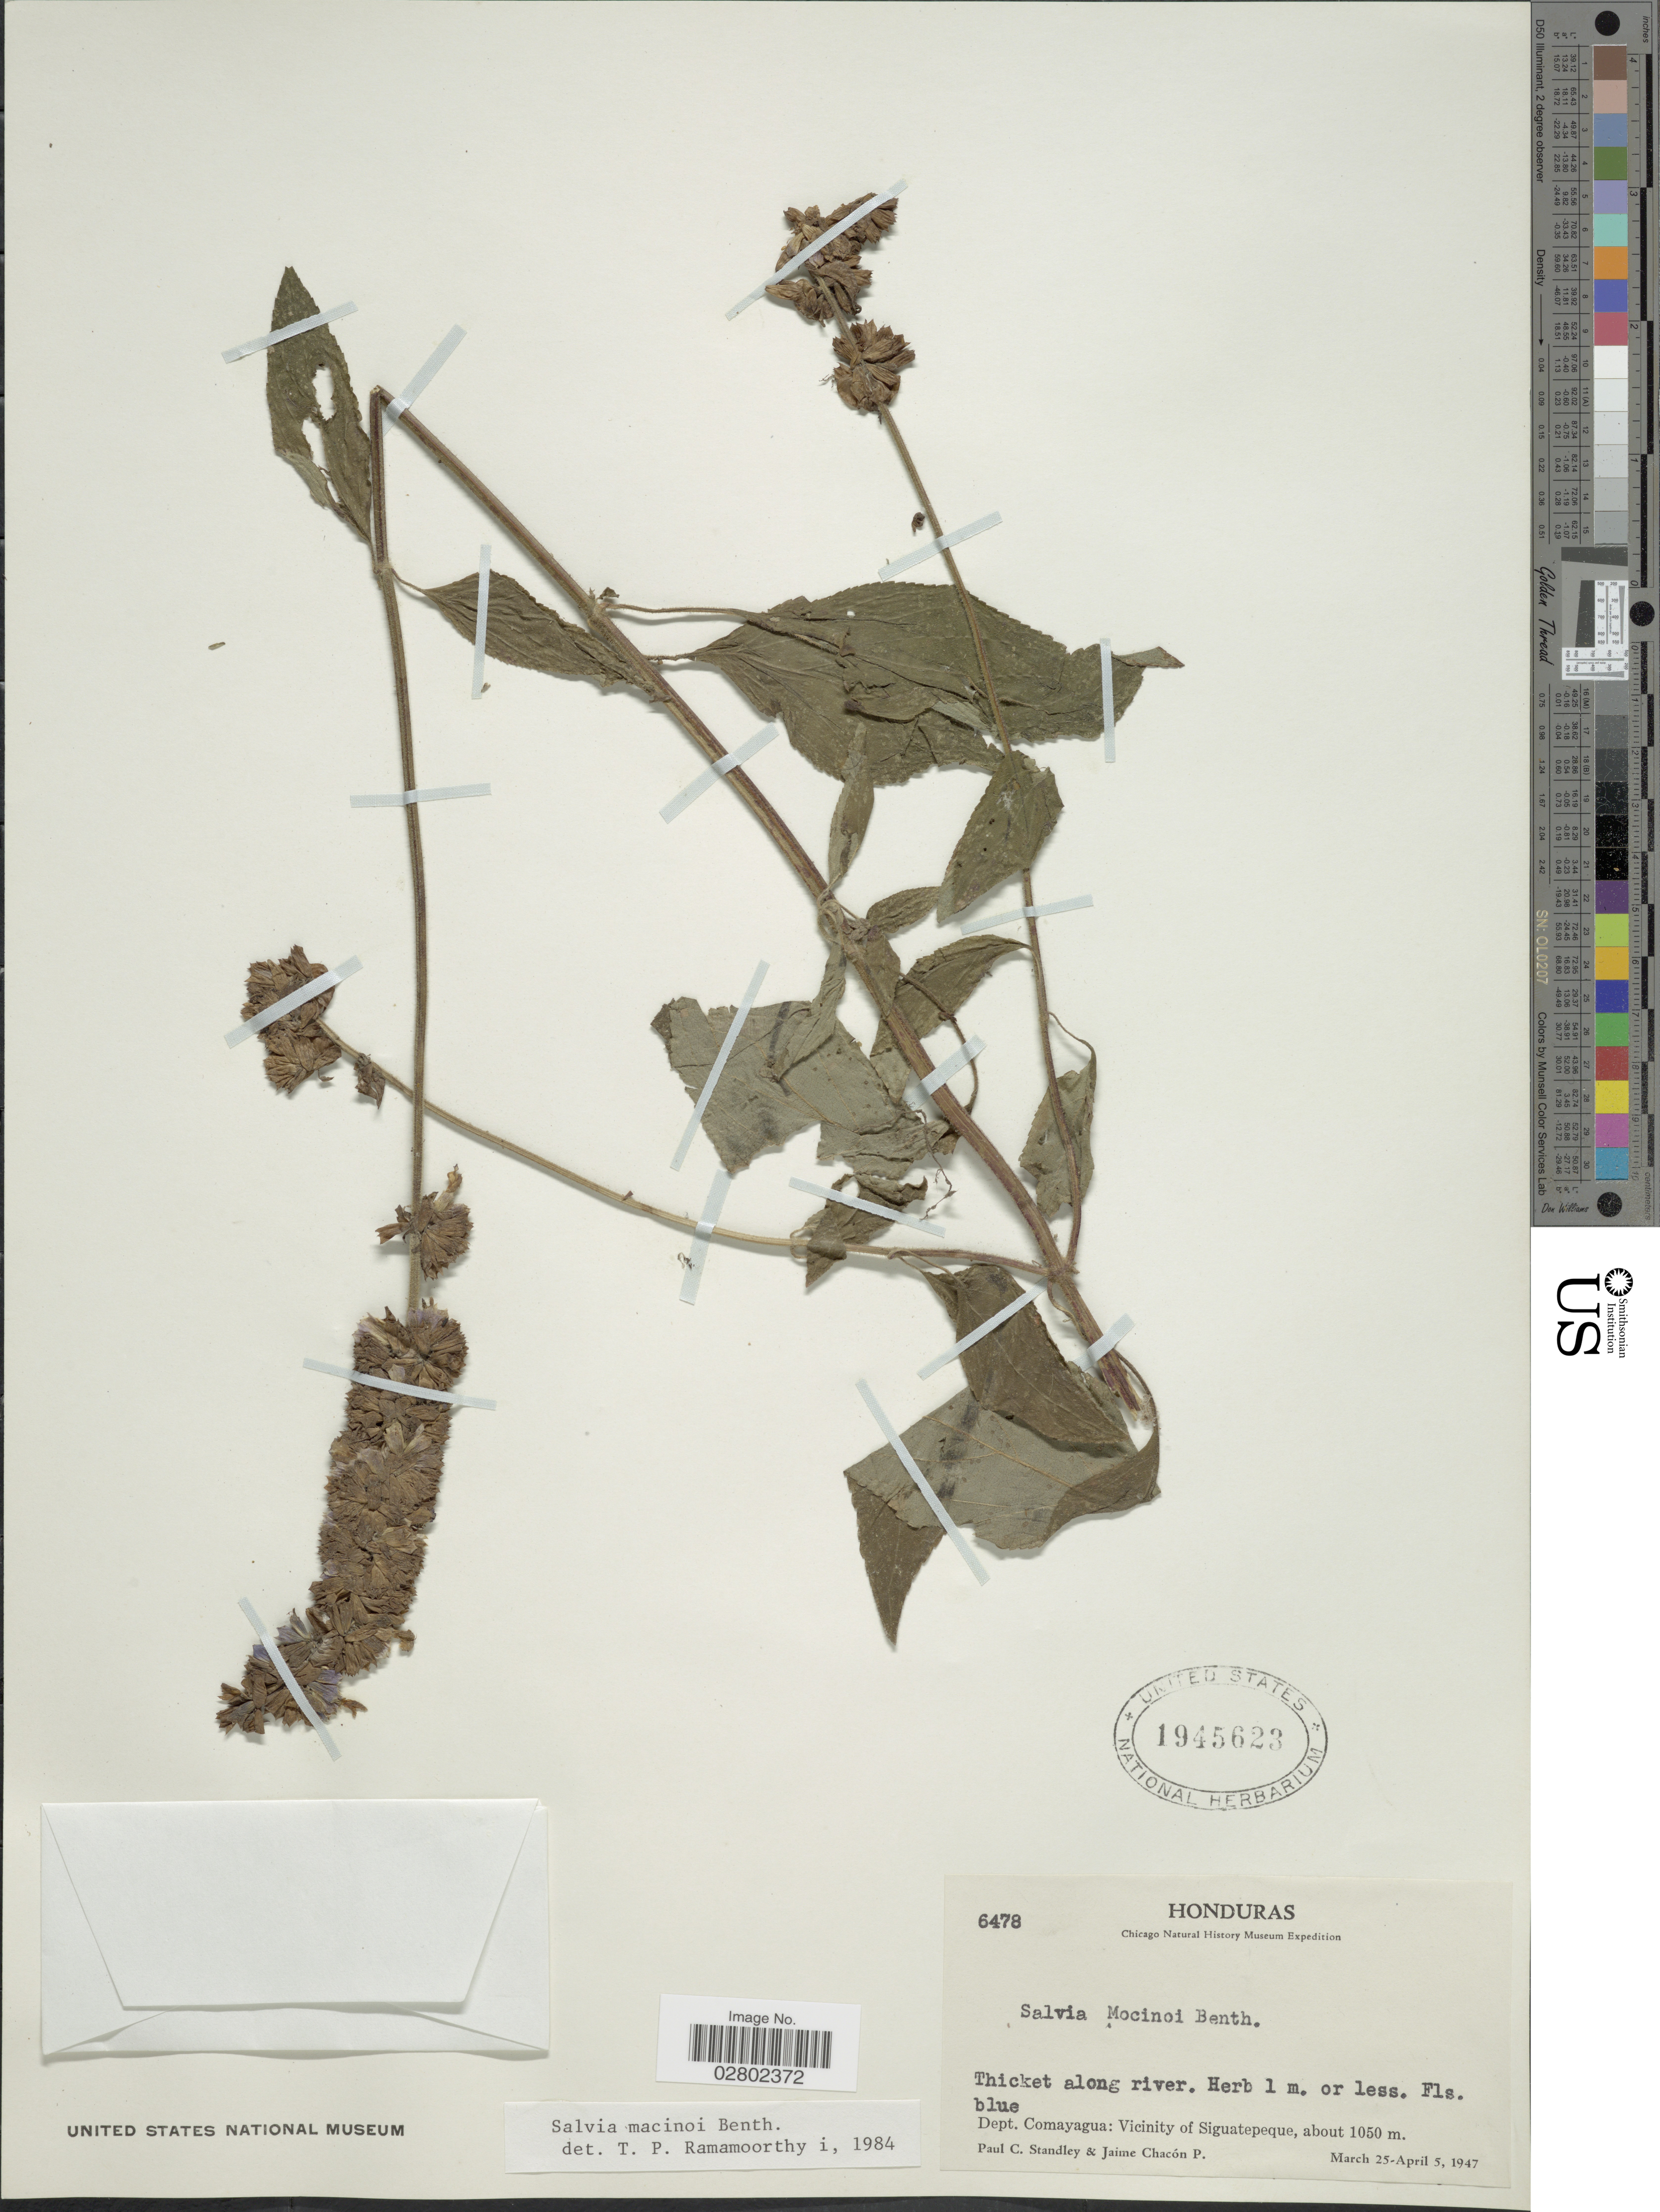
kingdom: Plantae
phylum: Tracheophyta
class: Magnoliopsida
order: Lamiales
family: Lamiaceae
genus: Salvia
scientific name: Salvia mocinoi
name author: Benth.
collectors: P. C. Standley & J. Chacon P.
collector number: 6478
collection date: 1947-03-25/1947-04-05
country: Honduras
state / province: Comayagua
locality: Dept. Comayagua: Vicinity of Siguatepeque.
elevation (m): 1050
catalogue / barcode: US 1945623